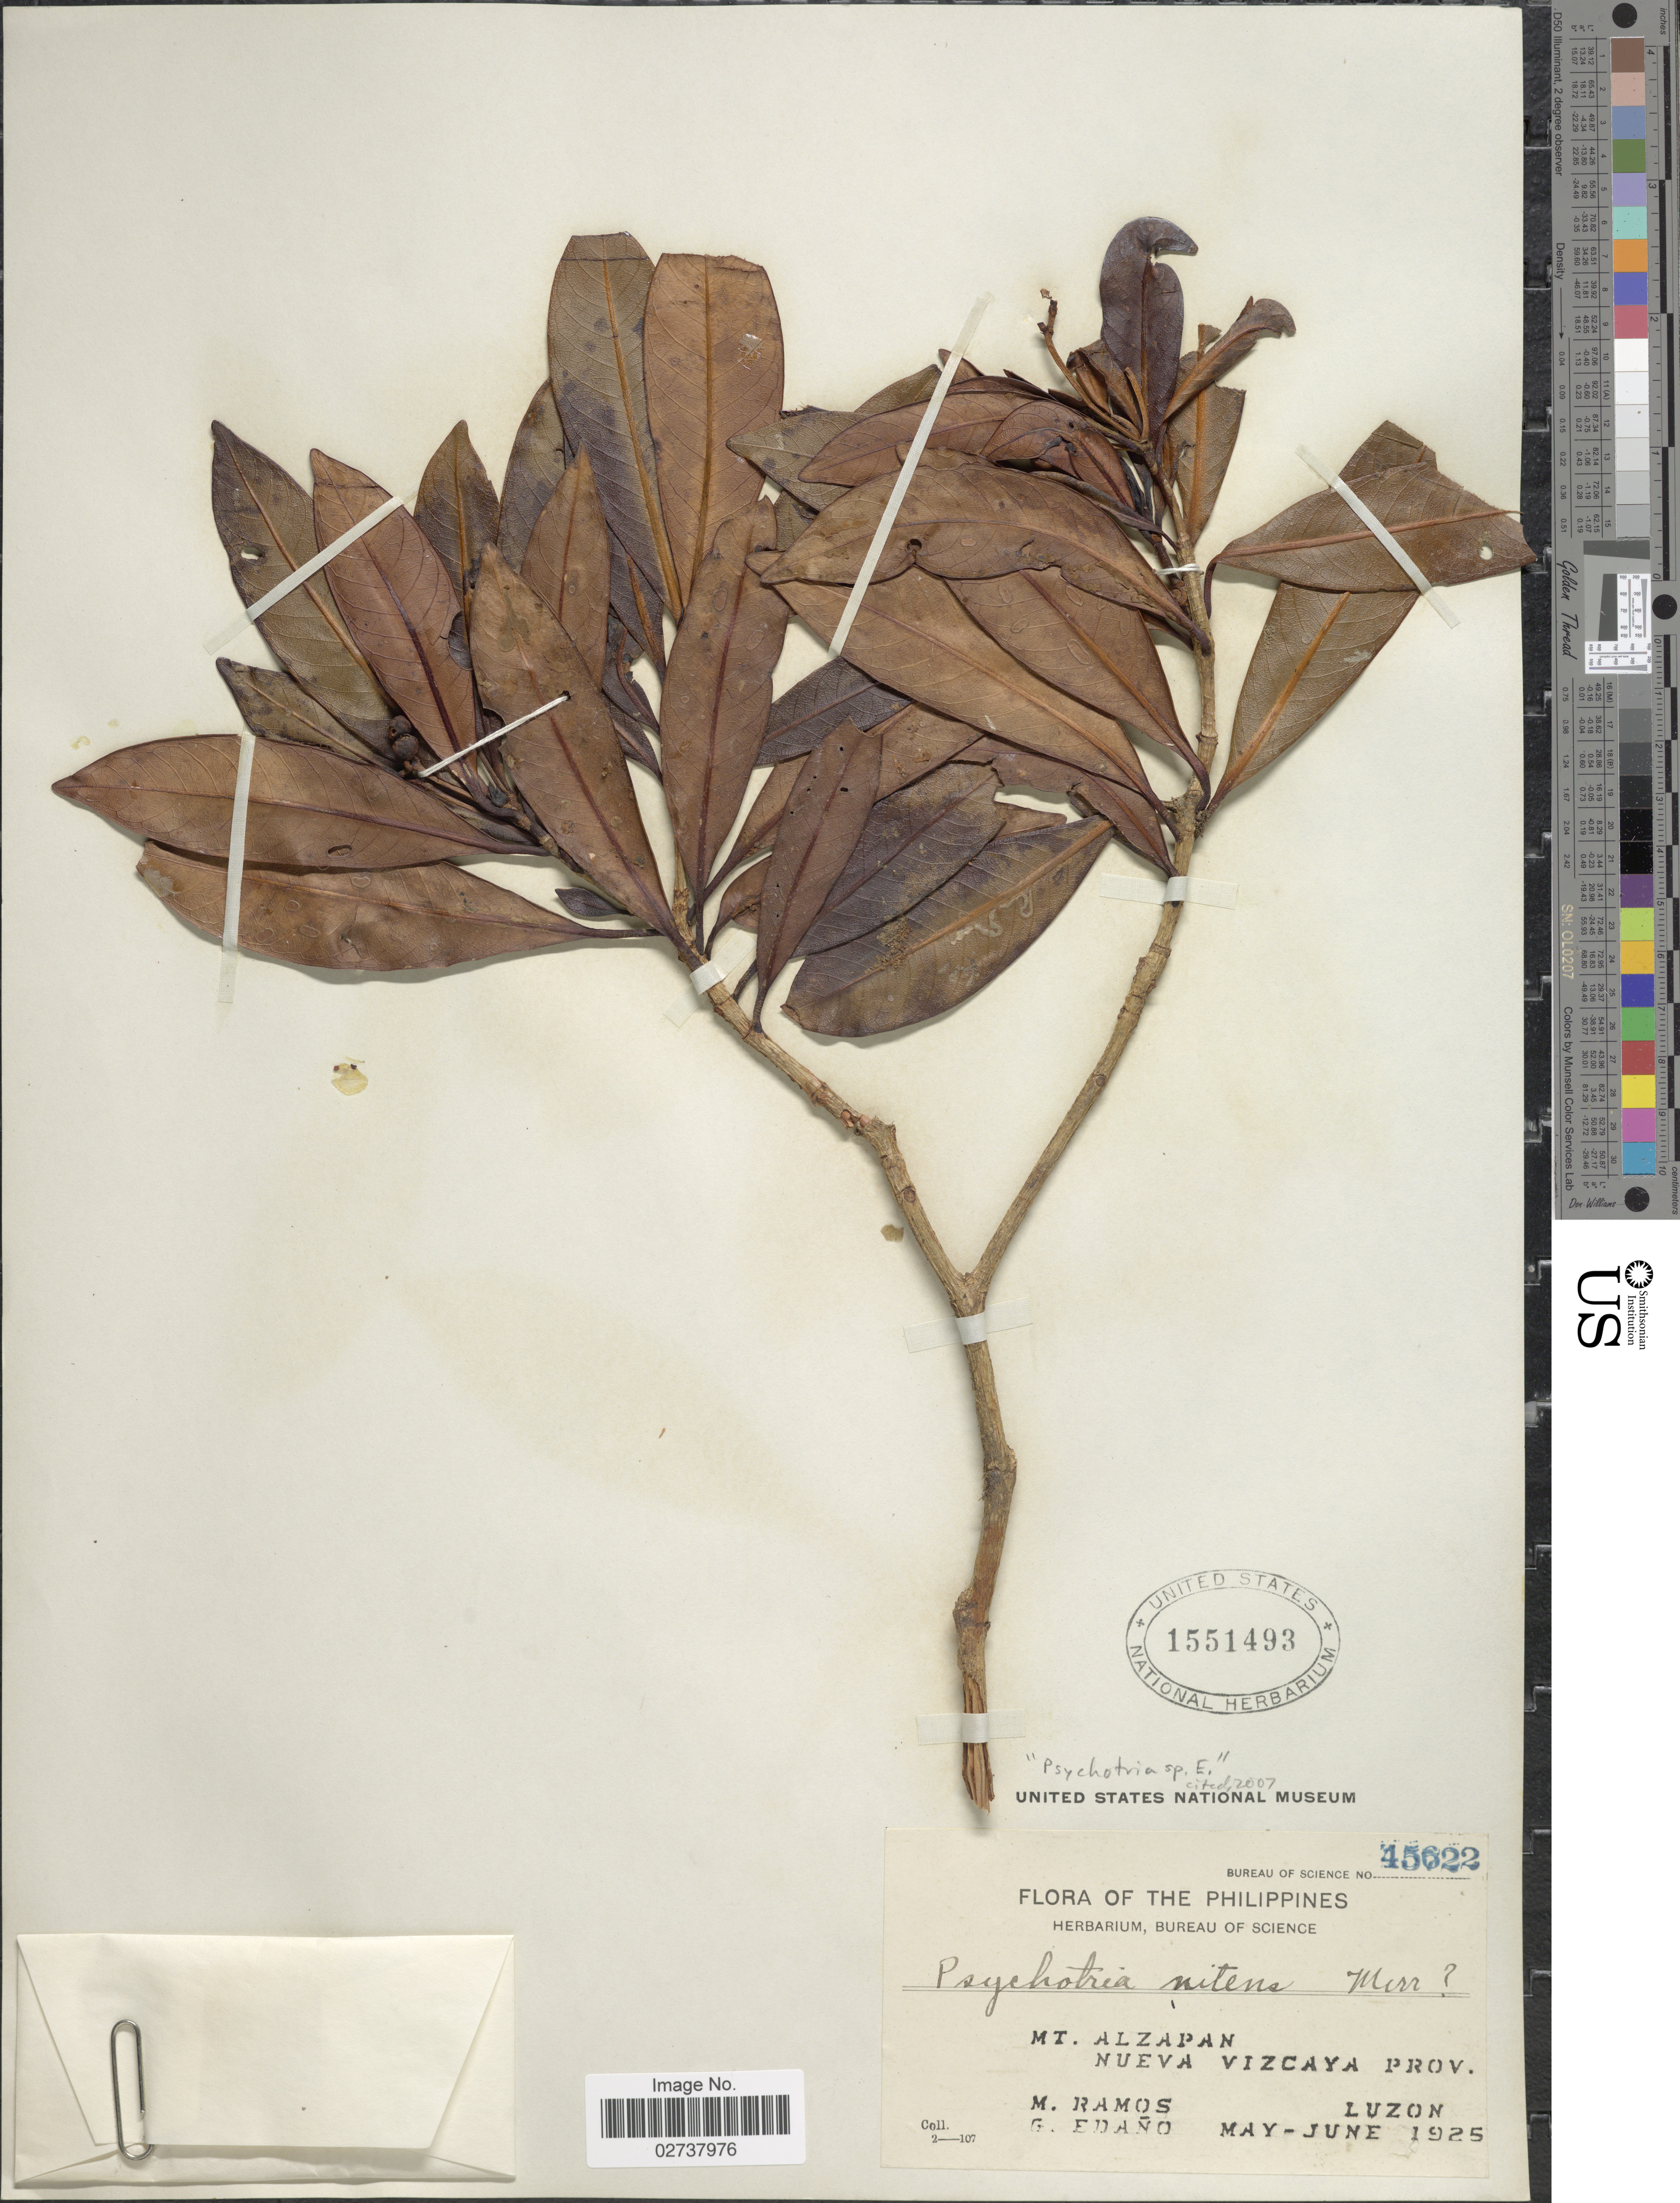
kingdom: Plantae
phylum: Tracheophyta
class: Magnoliopsida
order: Gentianales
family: Rubiaceae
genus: Psychotria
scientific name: Psychotria sp.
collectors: M. Ramos & G. Edaño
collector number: Bureau of Science 45622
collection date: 1925-05/1925-06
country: Philippines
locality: Mt. Alzapan, Nueva Vizcaya Prov. Luzon.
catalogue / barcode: US 1551493